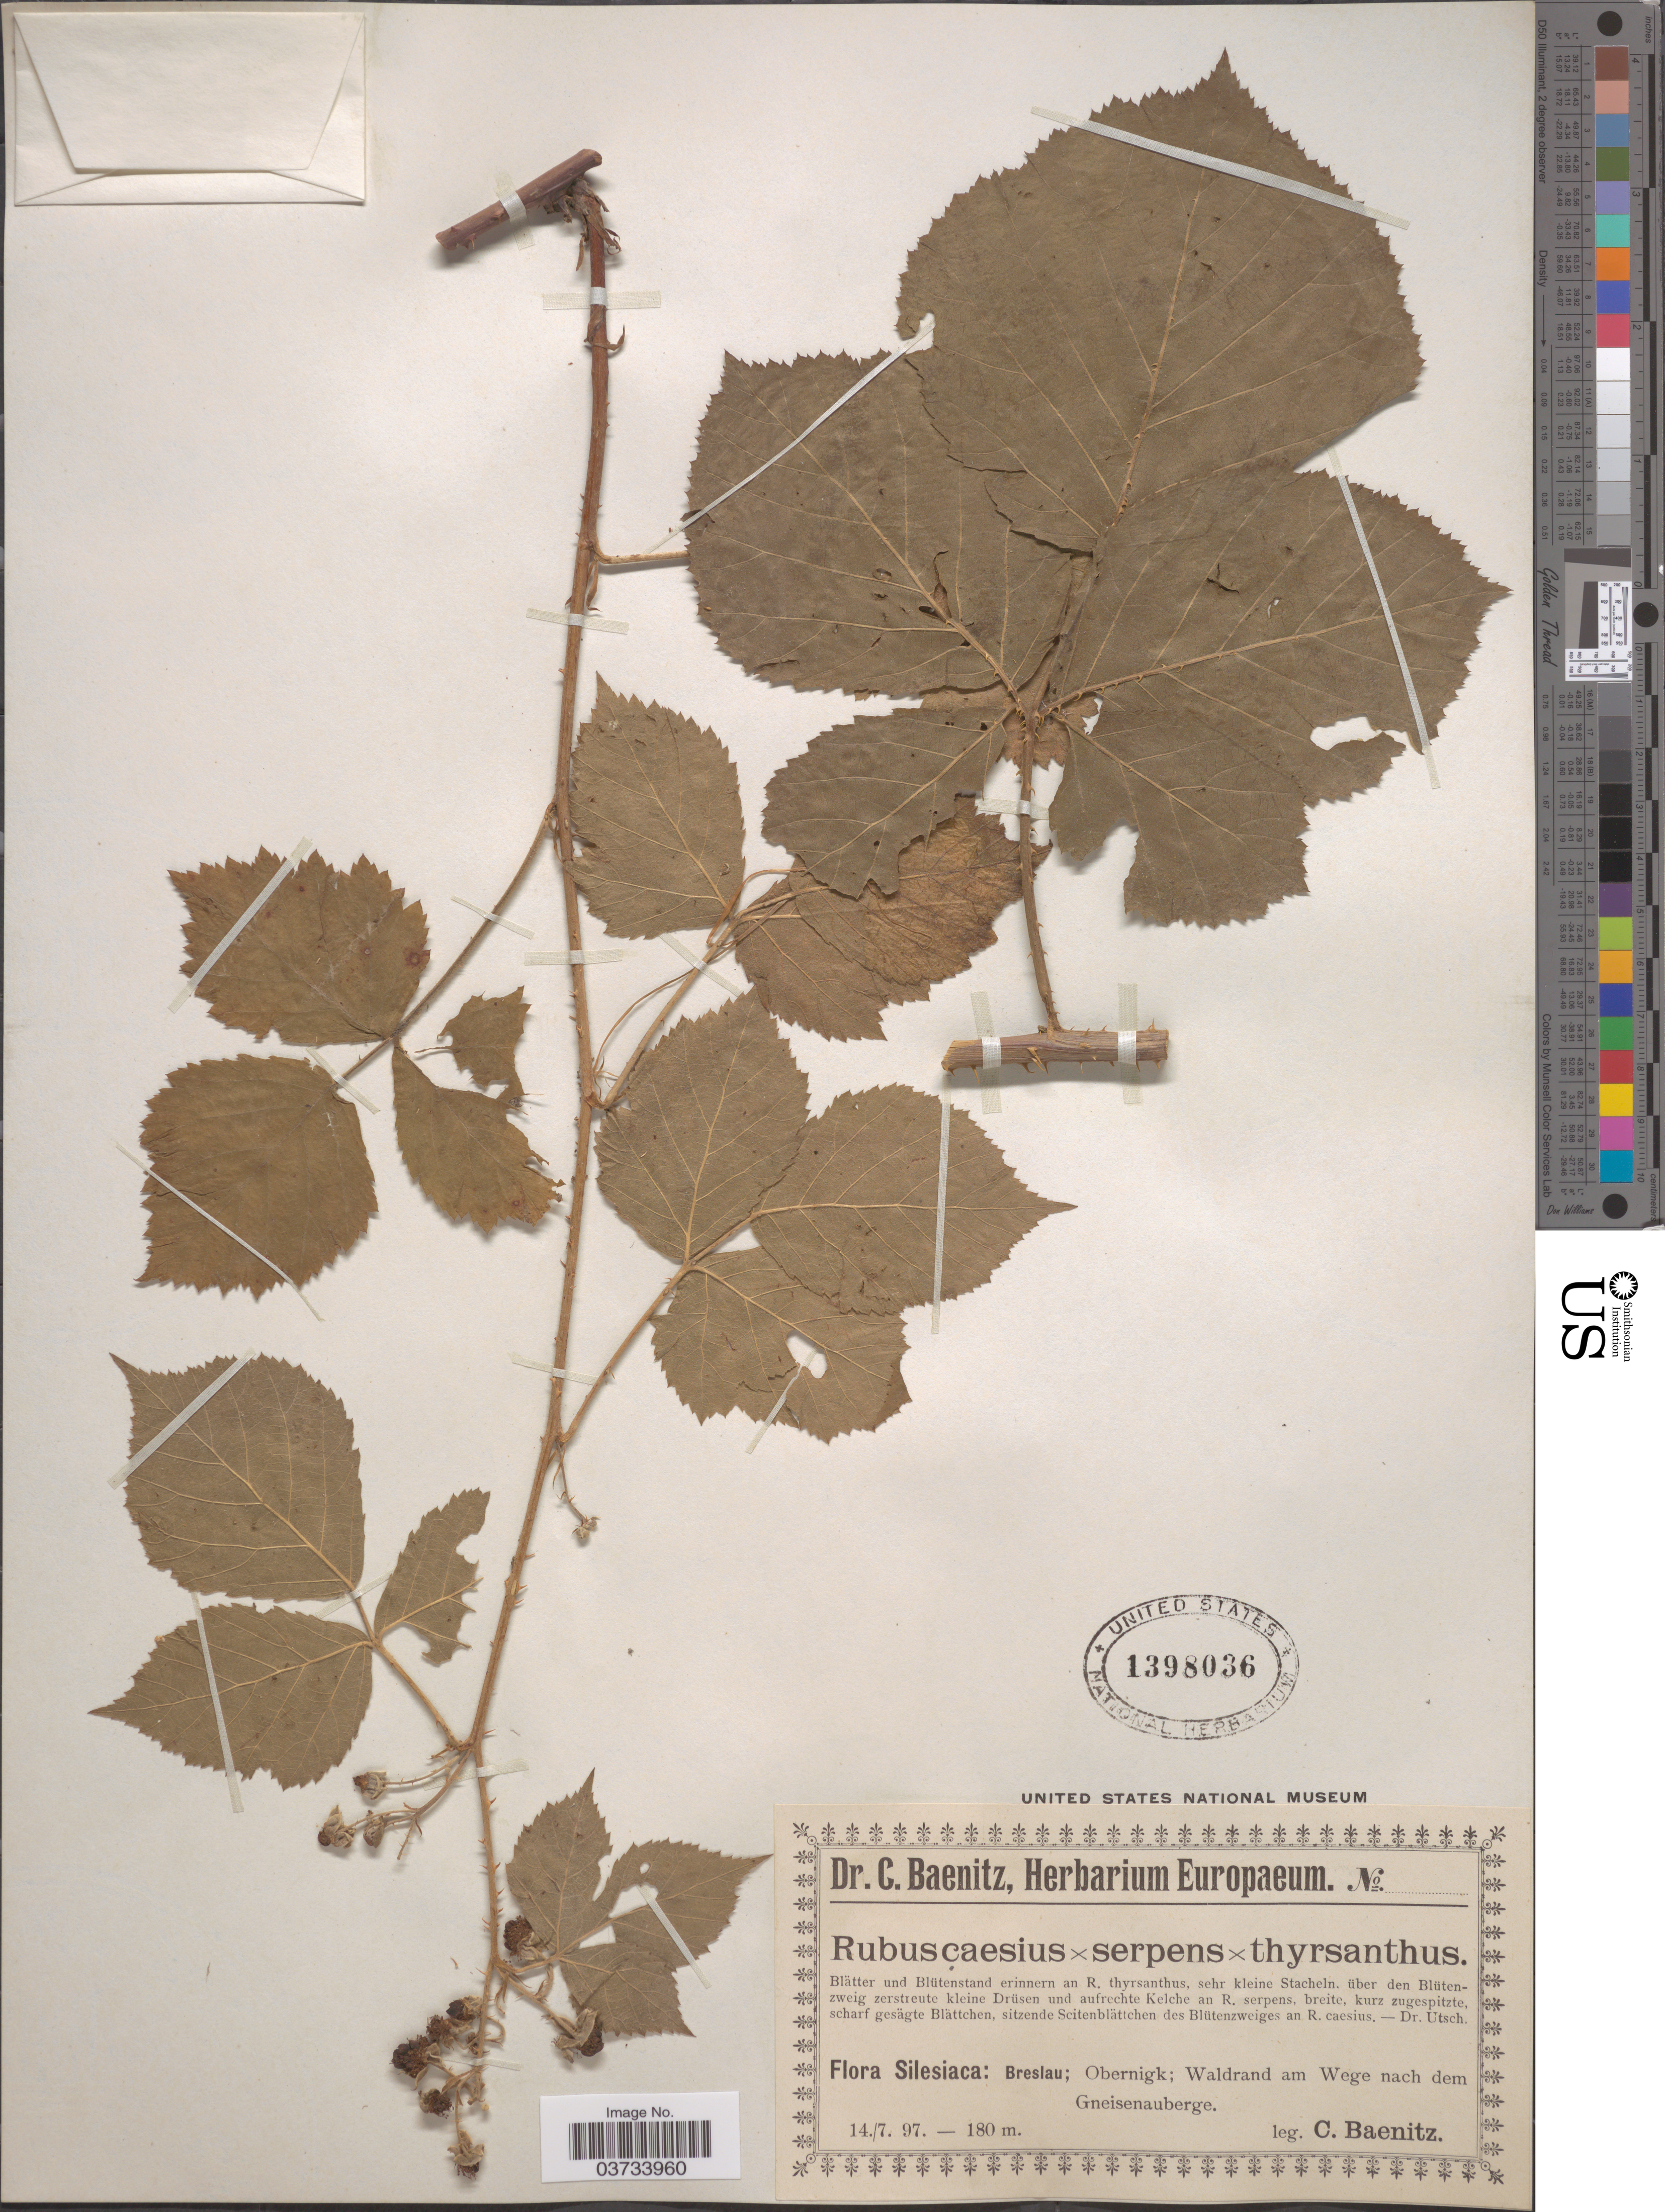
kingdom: Plantae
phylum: Tracheophyta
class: Magnoliopsida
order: Rosales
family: Rosaceae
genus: Rubus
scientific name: Rubus caesius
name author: L.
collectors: C. G. Baenitz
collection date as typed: Transcribed d/m/y: 14/7/97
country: Poland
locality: Silesiaca: Breslau; Obernigk; Waldrand am Wege nach dem Gneisenauberge.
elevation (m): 180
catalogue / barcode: US 1398036